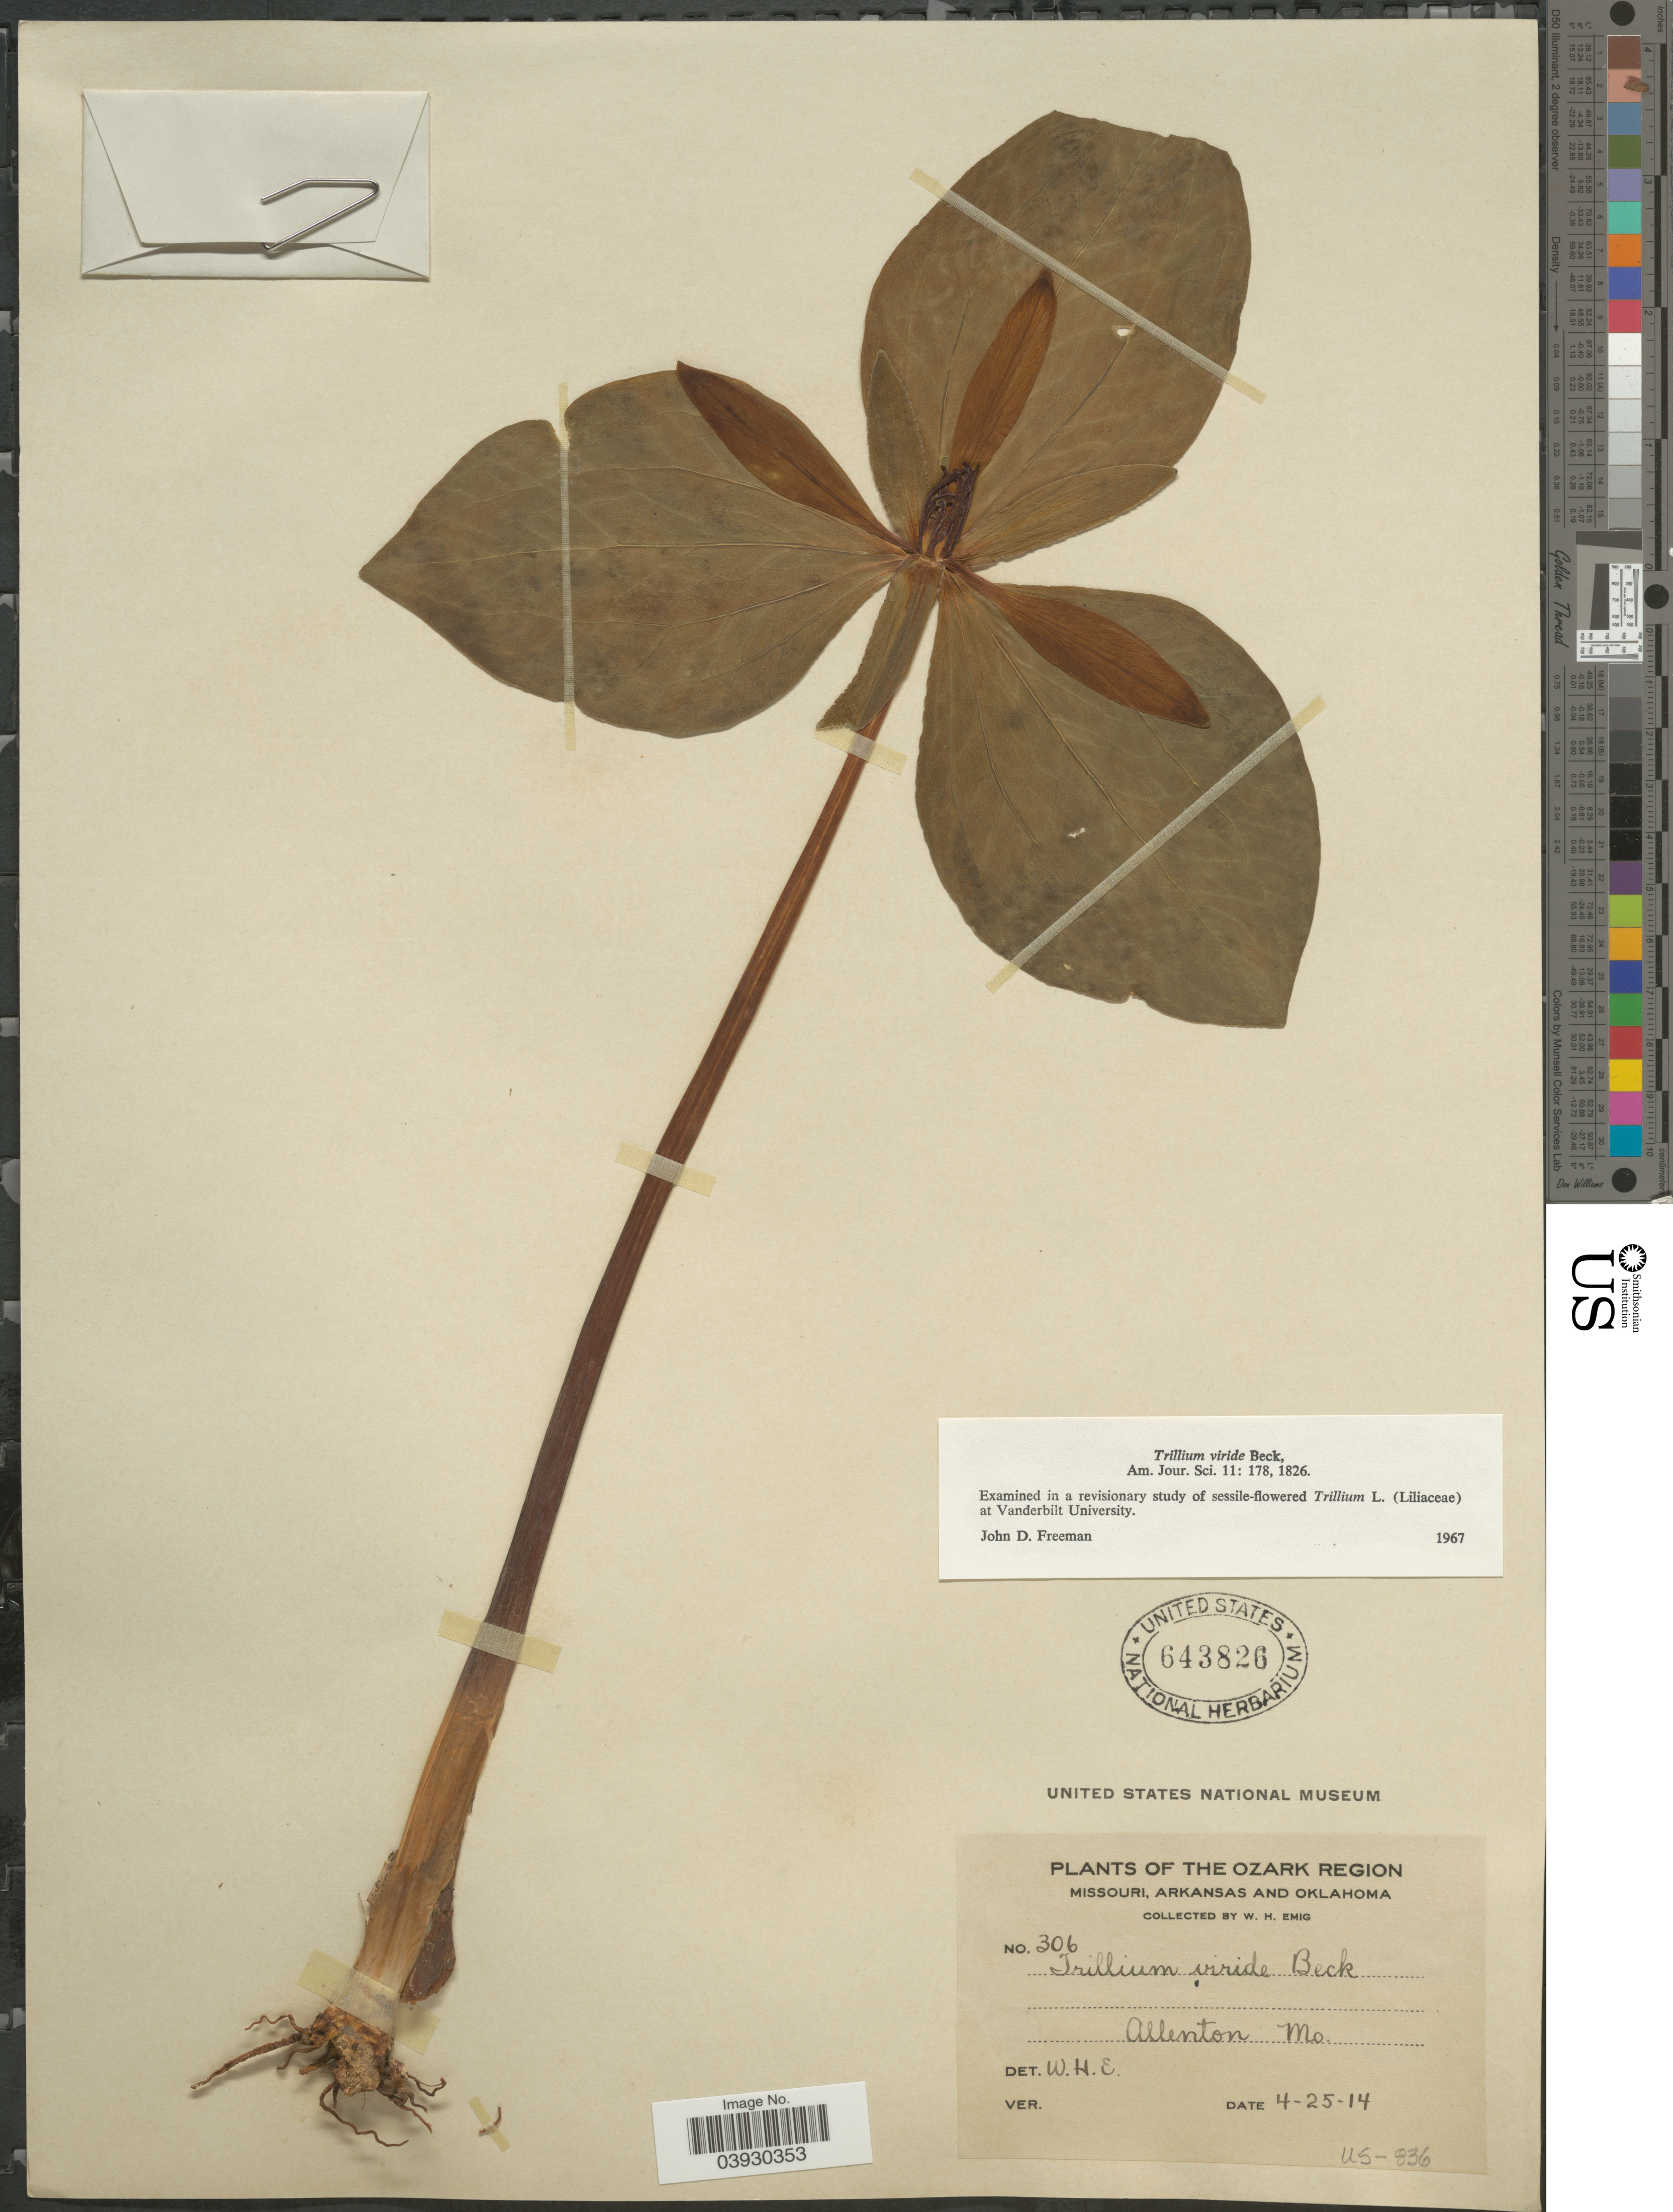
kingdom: Plantae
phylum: Tracheophyta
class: Liliopsida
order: Liliales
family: Melanthiaceae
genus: Trillium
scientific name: Trillium viride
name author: L.C. Beck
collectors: W. H. Emig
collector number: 306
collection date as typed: Transcribed d/m/y: 25/4/14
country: United States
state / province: Missouri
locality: The Ozark Region. Allenton.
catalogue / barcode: US 643826